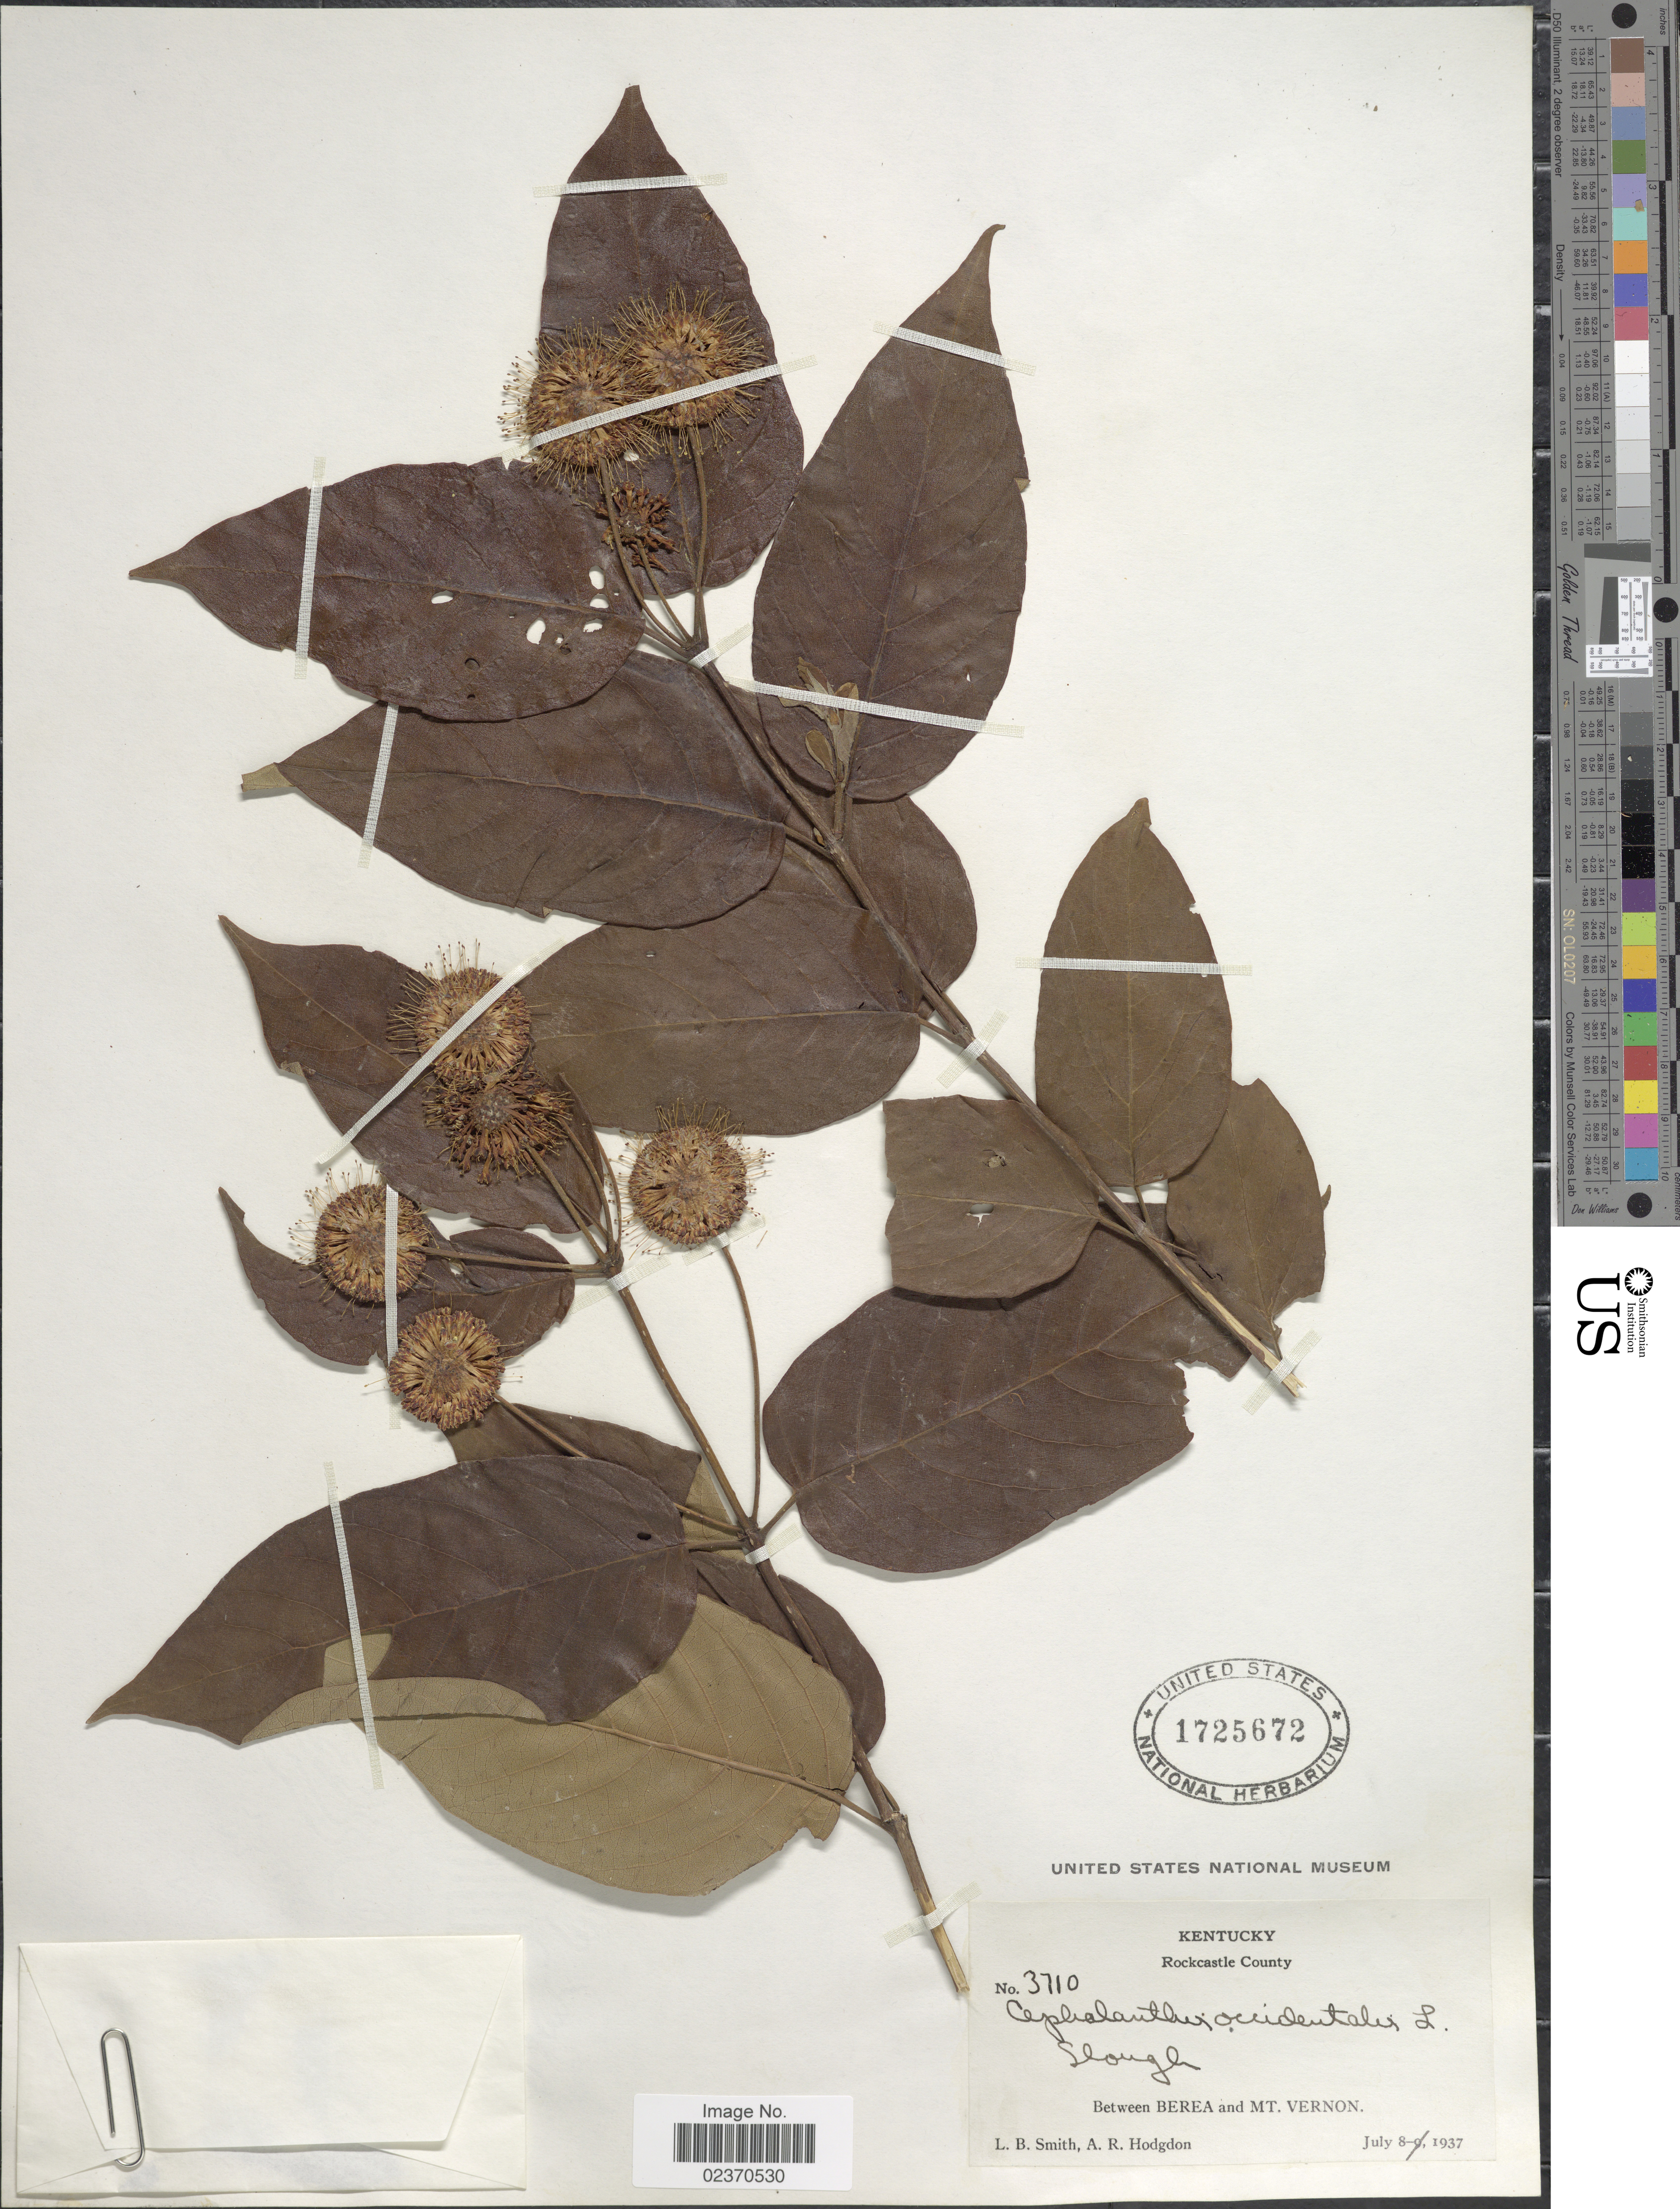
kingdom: Plantae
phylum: Tracheophyta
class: Magnoliopsida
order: Gentianales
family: Rubiaceae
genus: Cephalanthus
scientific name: Cephalanthus occidentalis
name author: L.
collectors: L. Smith & A. R. Hodgdon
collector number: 3710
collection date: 1937-07-08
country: United States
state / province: Kentucky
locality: Rockcastle County. Between Berea and Mt. Vernon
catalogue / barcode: US 1825672